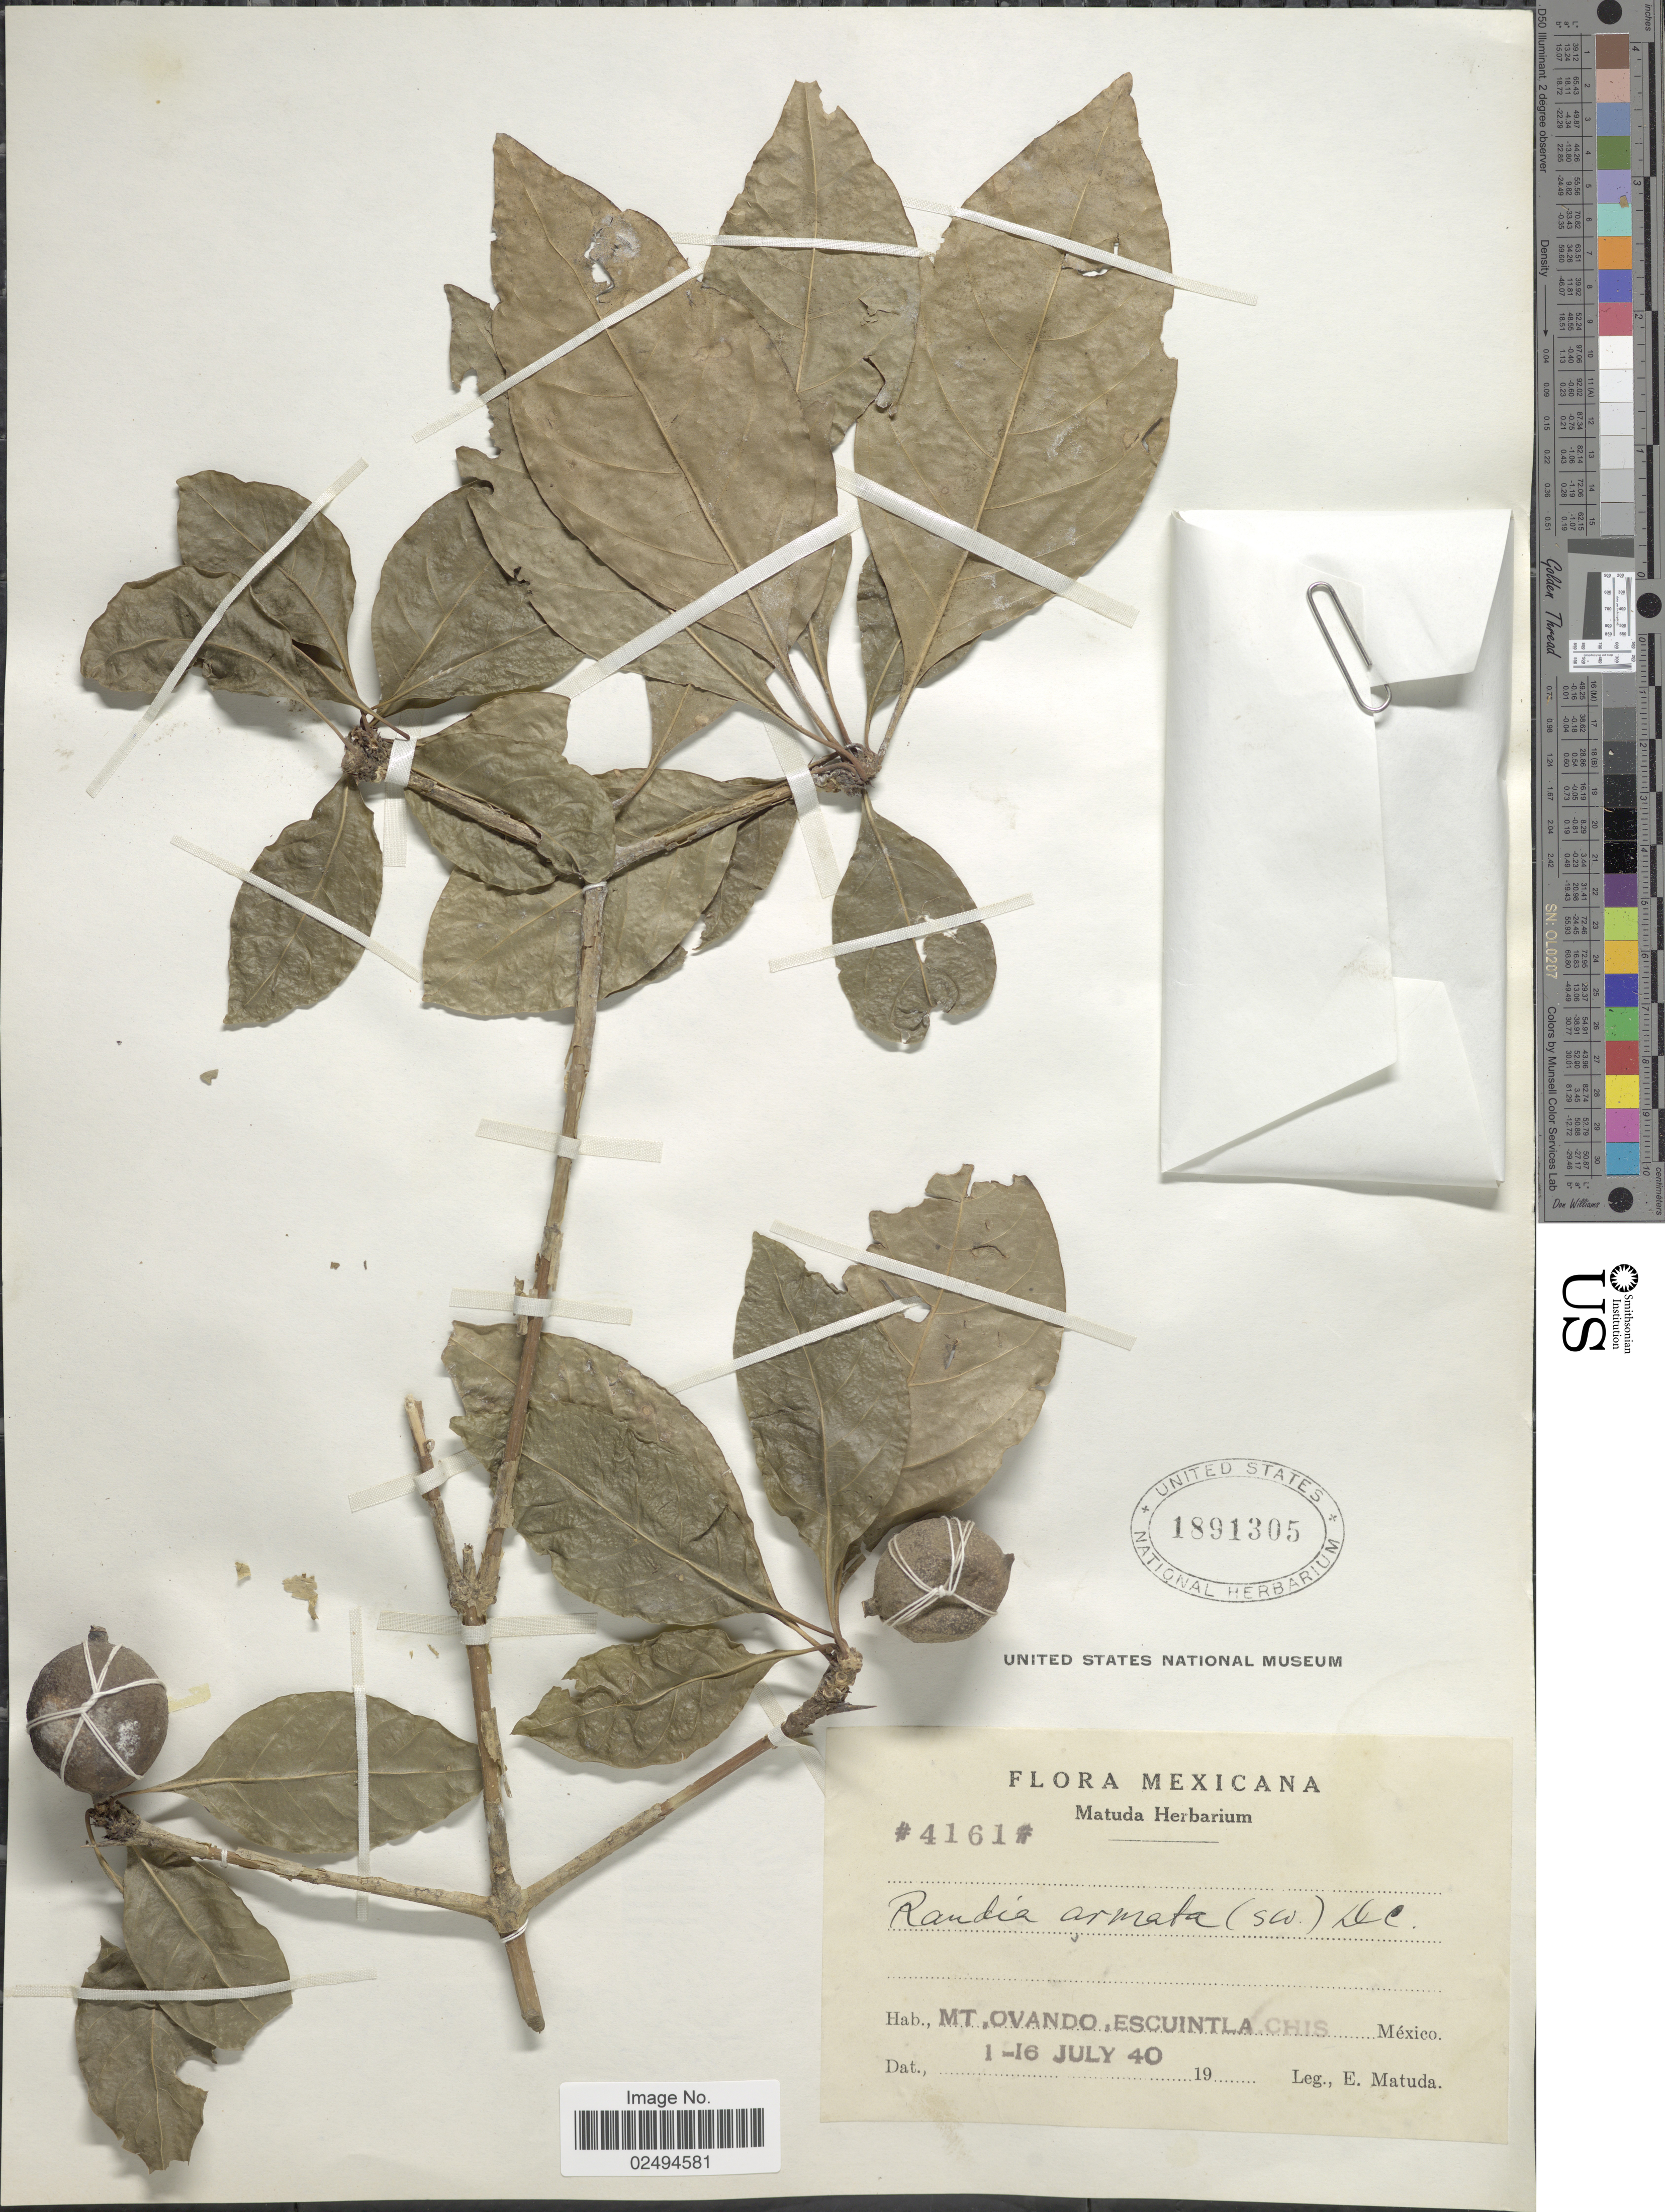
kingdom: Plantae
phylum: Tracheophyta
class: Magnoliopsida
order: Gentianales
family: Rubiaceae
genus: Randia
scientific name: Randia armata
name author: (Sw.) DC.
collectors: E. Matuda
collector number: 4161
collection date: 1940-07-01/1940-07-16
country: Mexico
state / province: Chiapas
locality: Mt. Ovando, Escuintla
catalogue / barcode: US 1891305